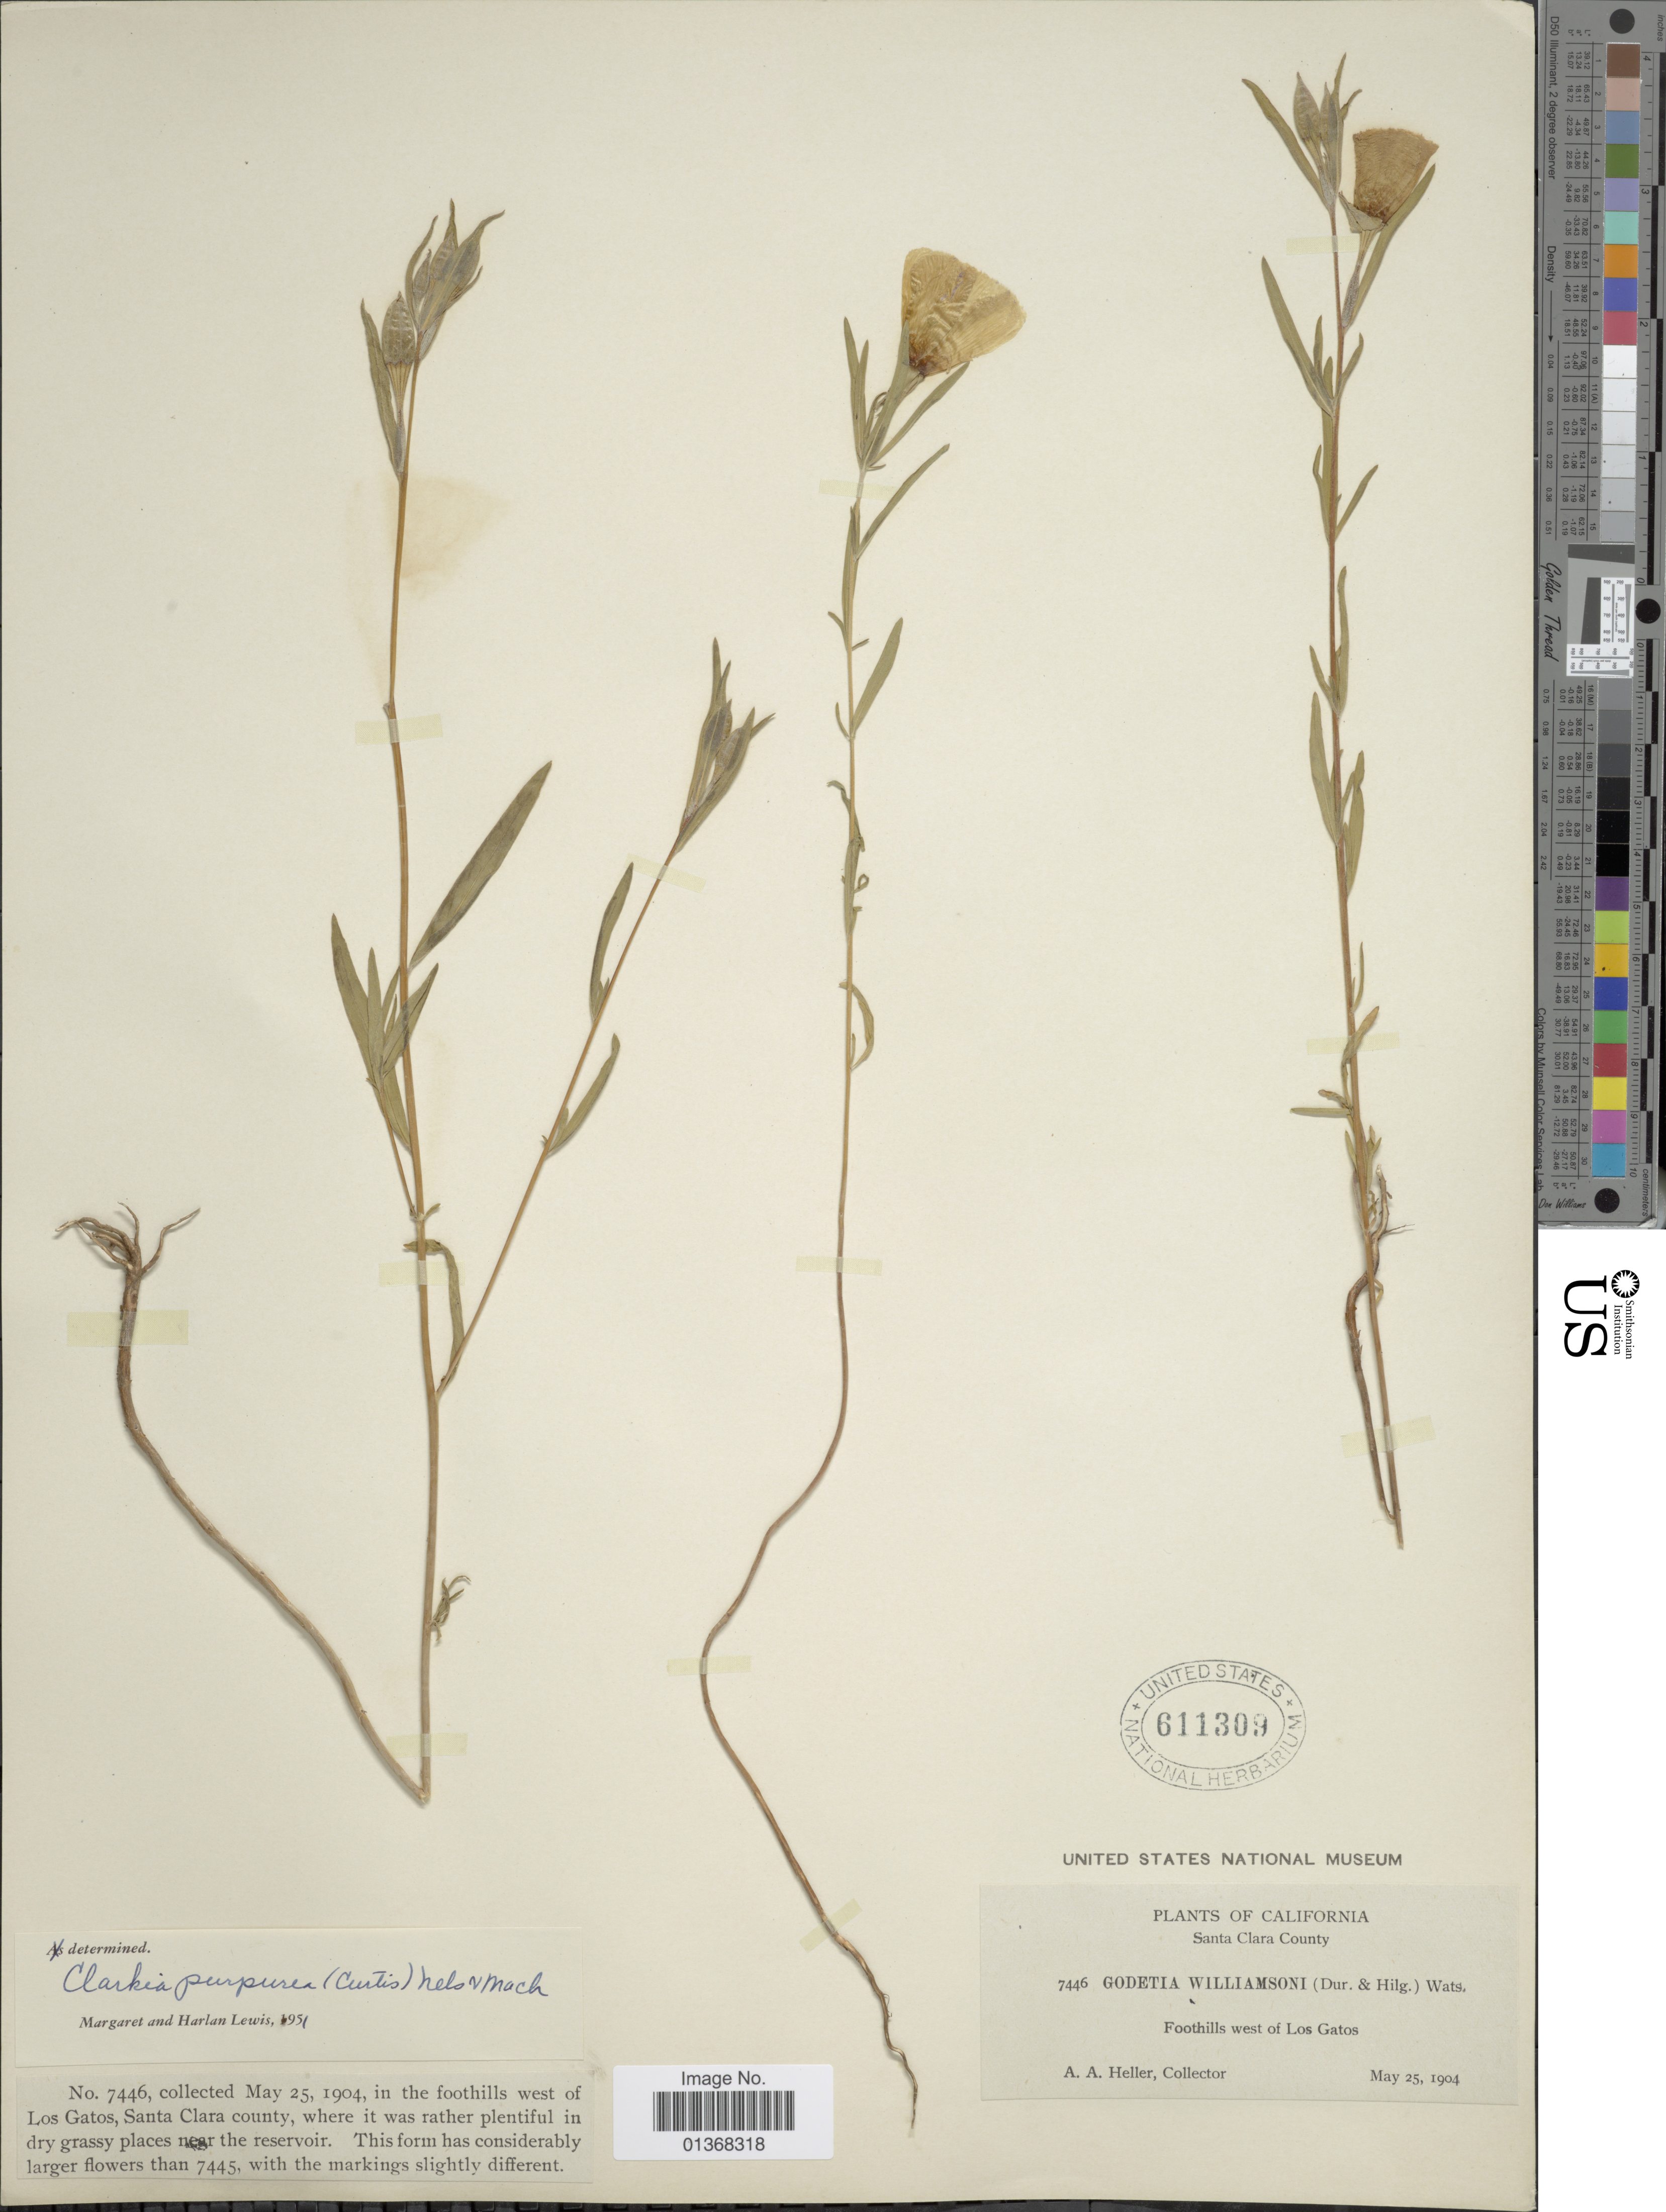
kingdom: Plantae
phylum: Tracheophyta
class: Magnoliopsida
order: Myrtales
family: Onagraceae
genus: Clarkia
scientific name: Clarkia purpurea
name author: (Curtis) A. Nelson & J.F. Macbr.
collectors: A. A. Heller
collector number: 7446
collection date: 1904-05-25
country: United States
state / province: California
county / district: Santa Clara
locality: Santa Clara County, Foothills west of Los Gatos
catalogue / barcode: US 611309